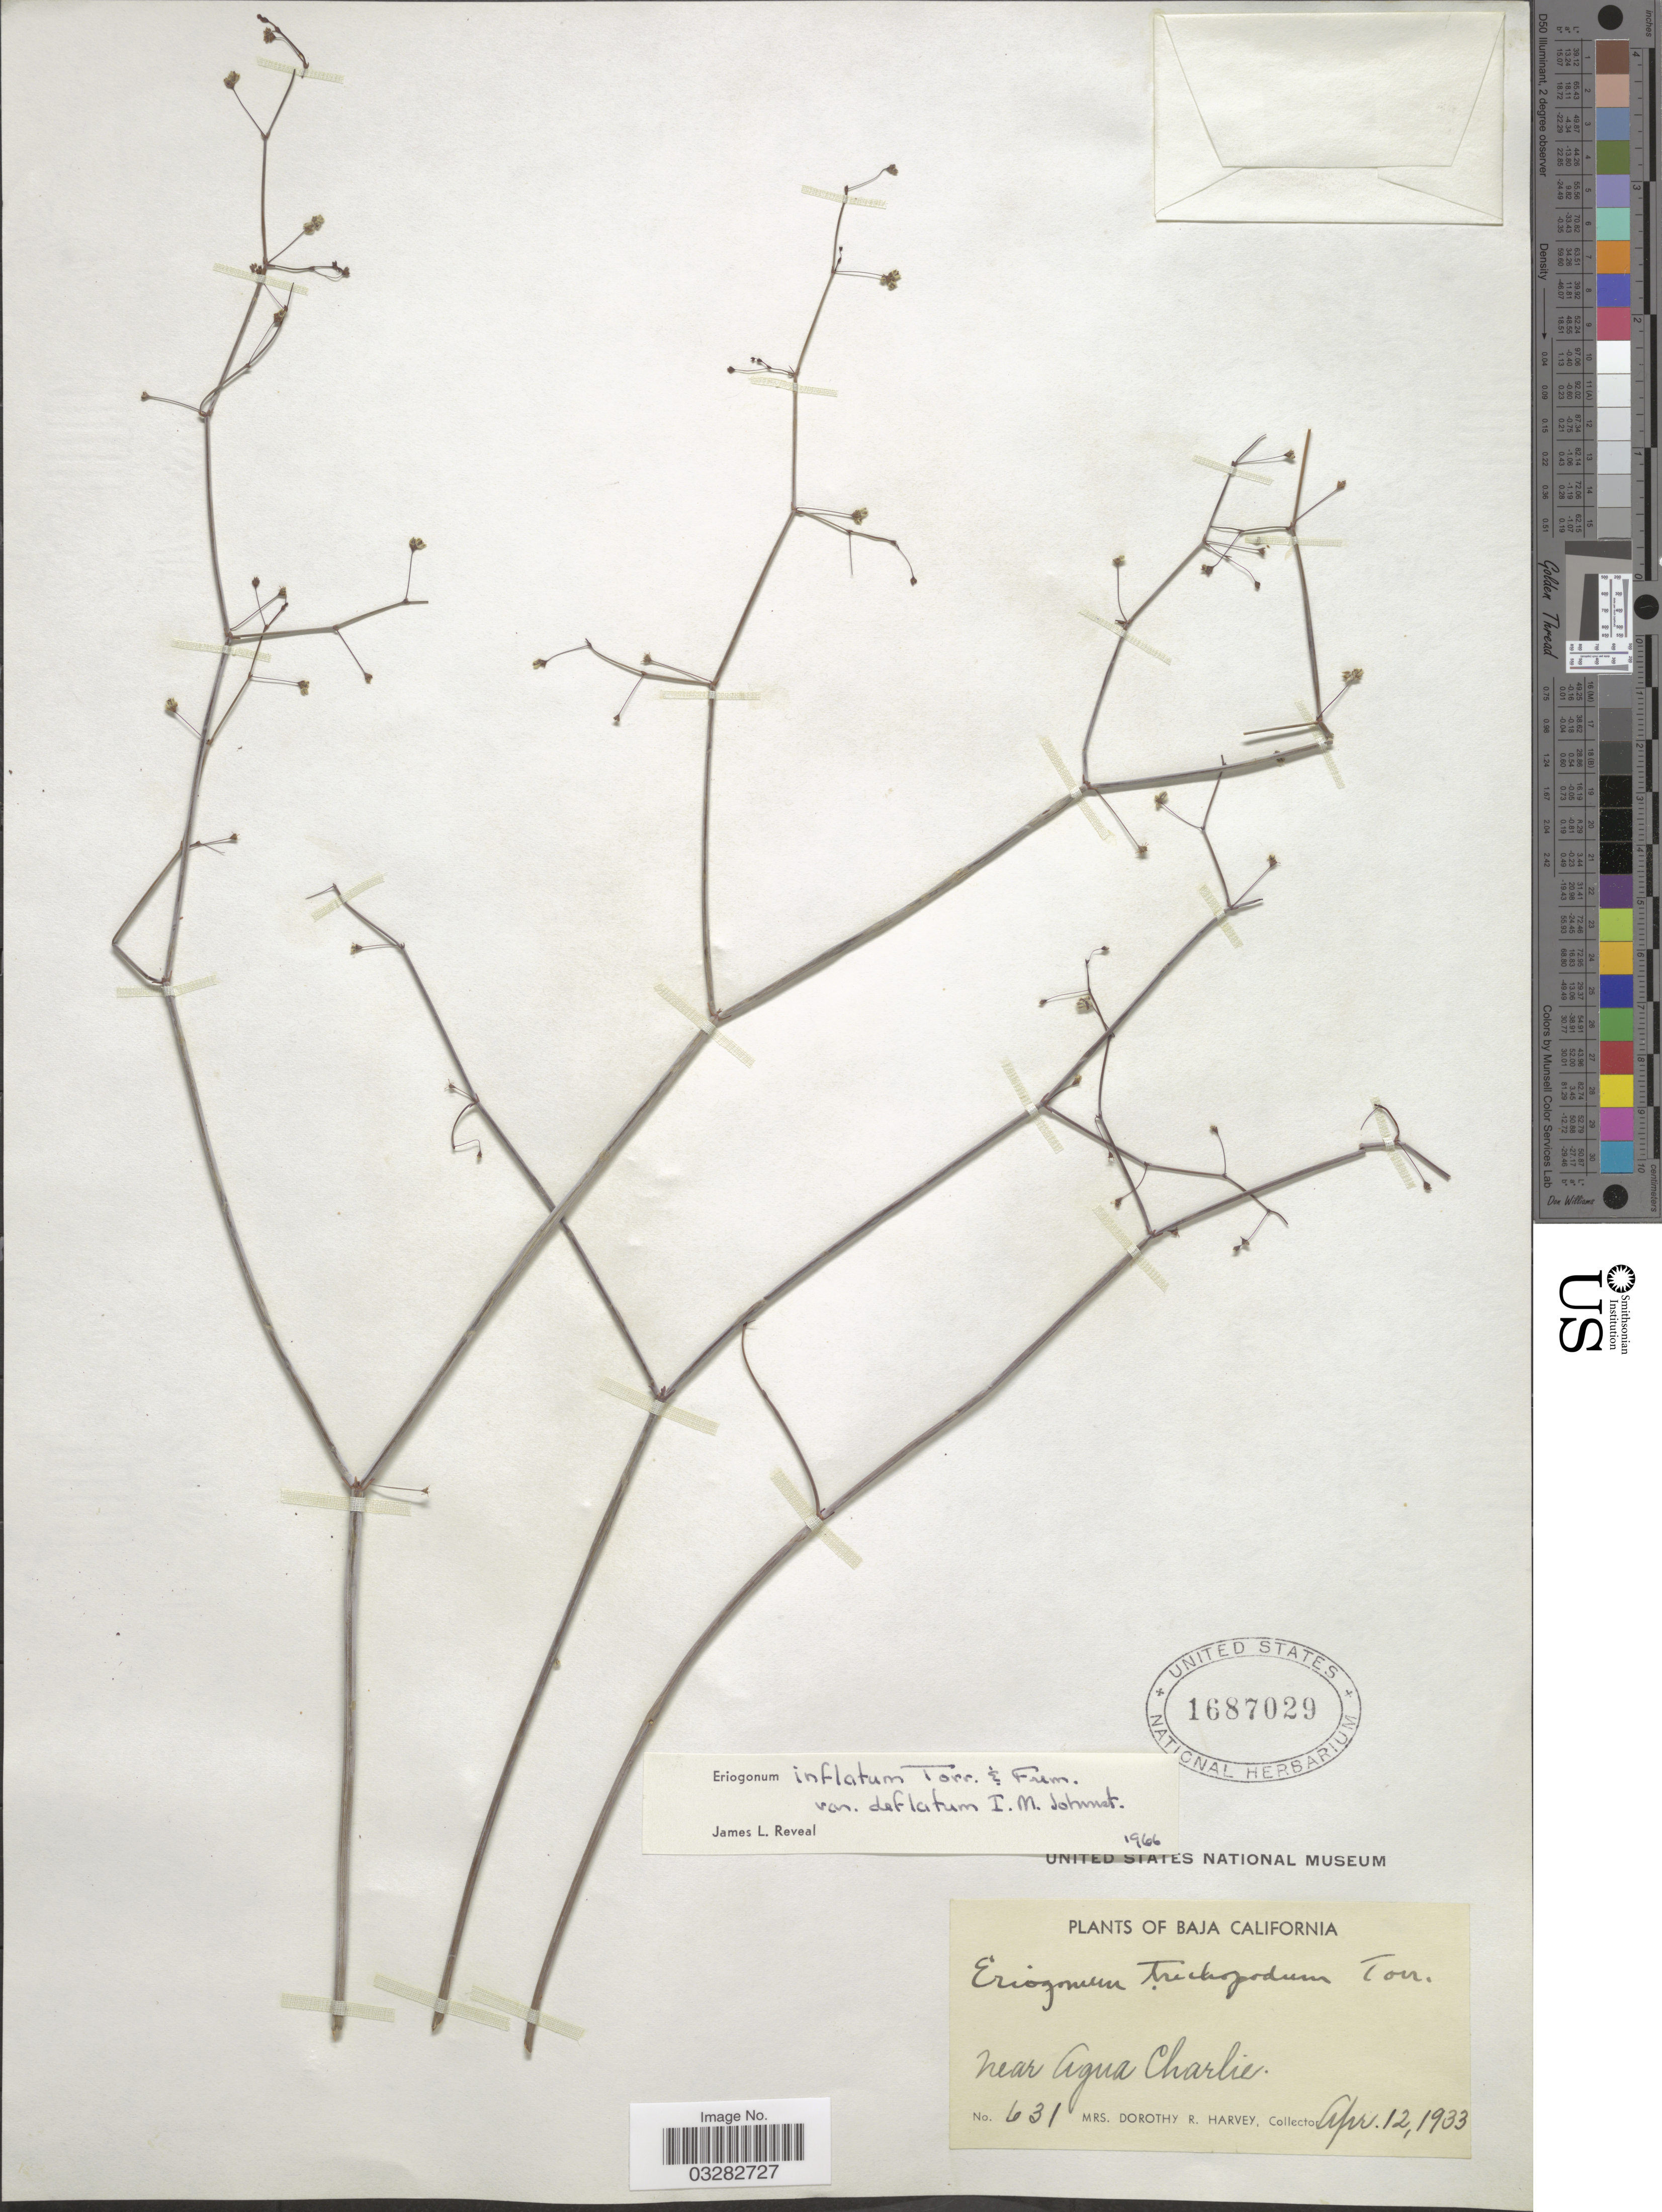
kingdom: Plantae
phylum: Tracheophyta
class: Magnoliopsida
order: Caryophyllales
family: Polygonaceae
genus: Eriogonum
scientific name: Eriogonum inflatum var. deflatum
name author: I.M. Johnst.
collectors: Harvey, Mrs. D. R.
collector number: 631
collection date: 1933-04-12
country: Mexico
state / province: Baja California Norte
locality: Near Agua Charlie.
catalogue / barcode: US 1687029